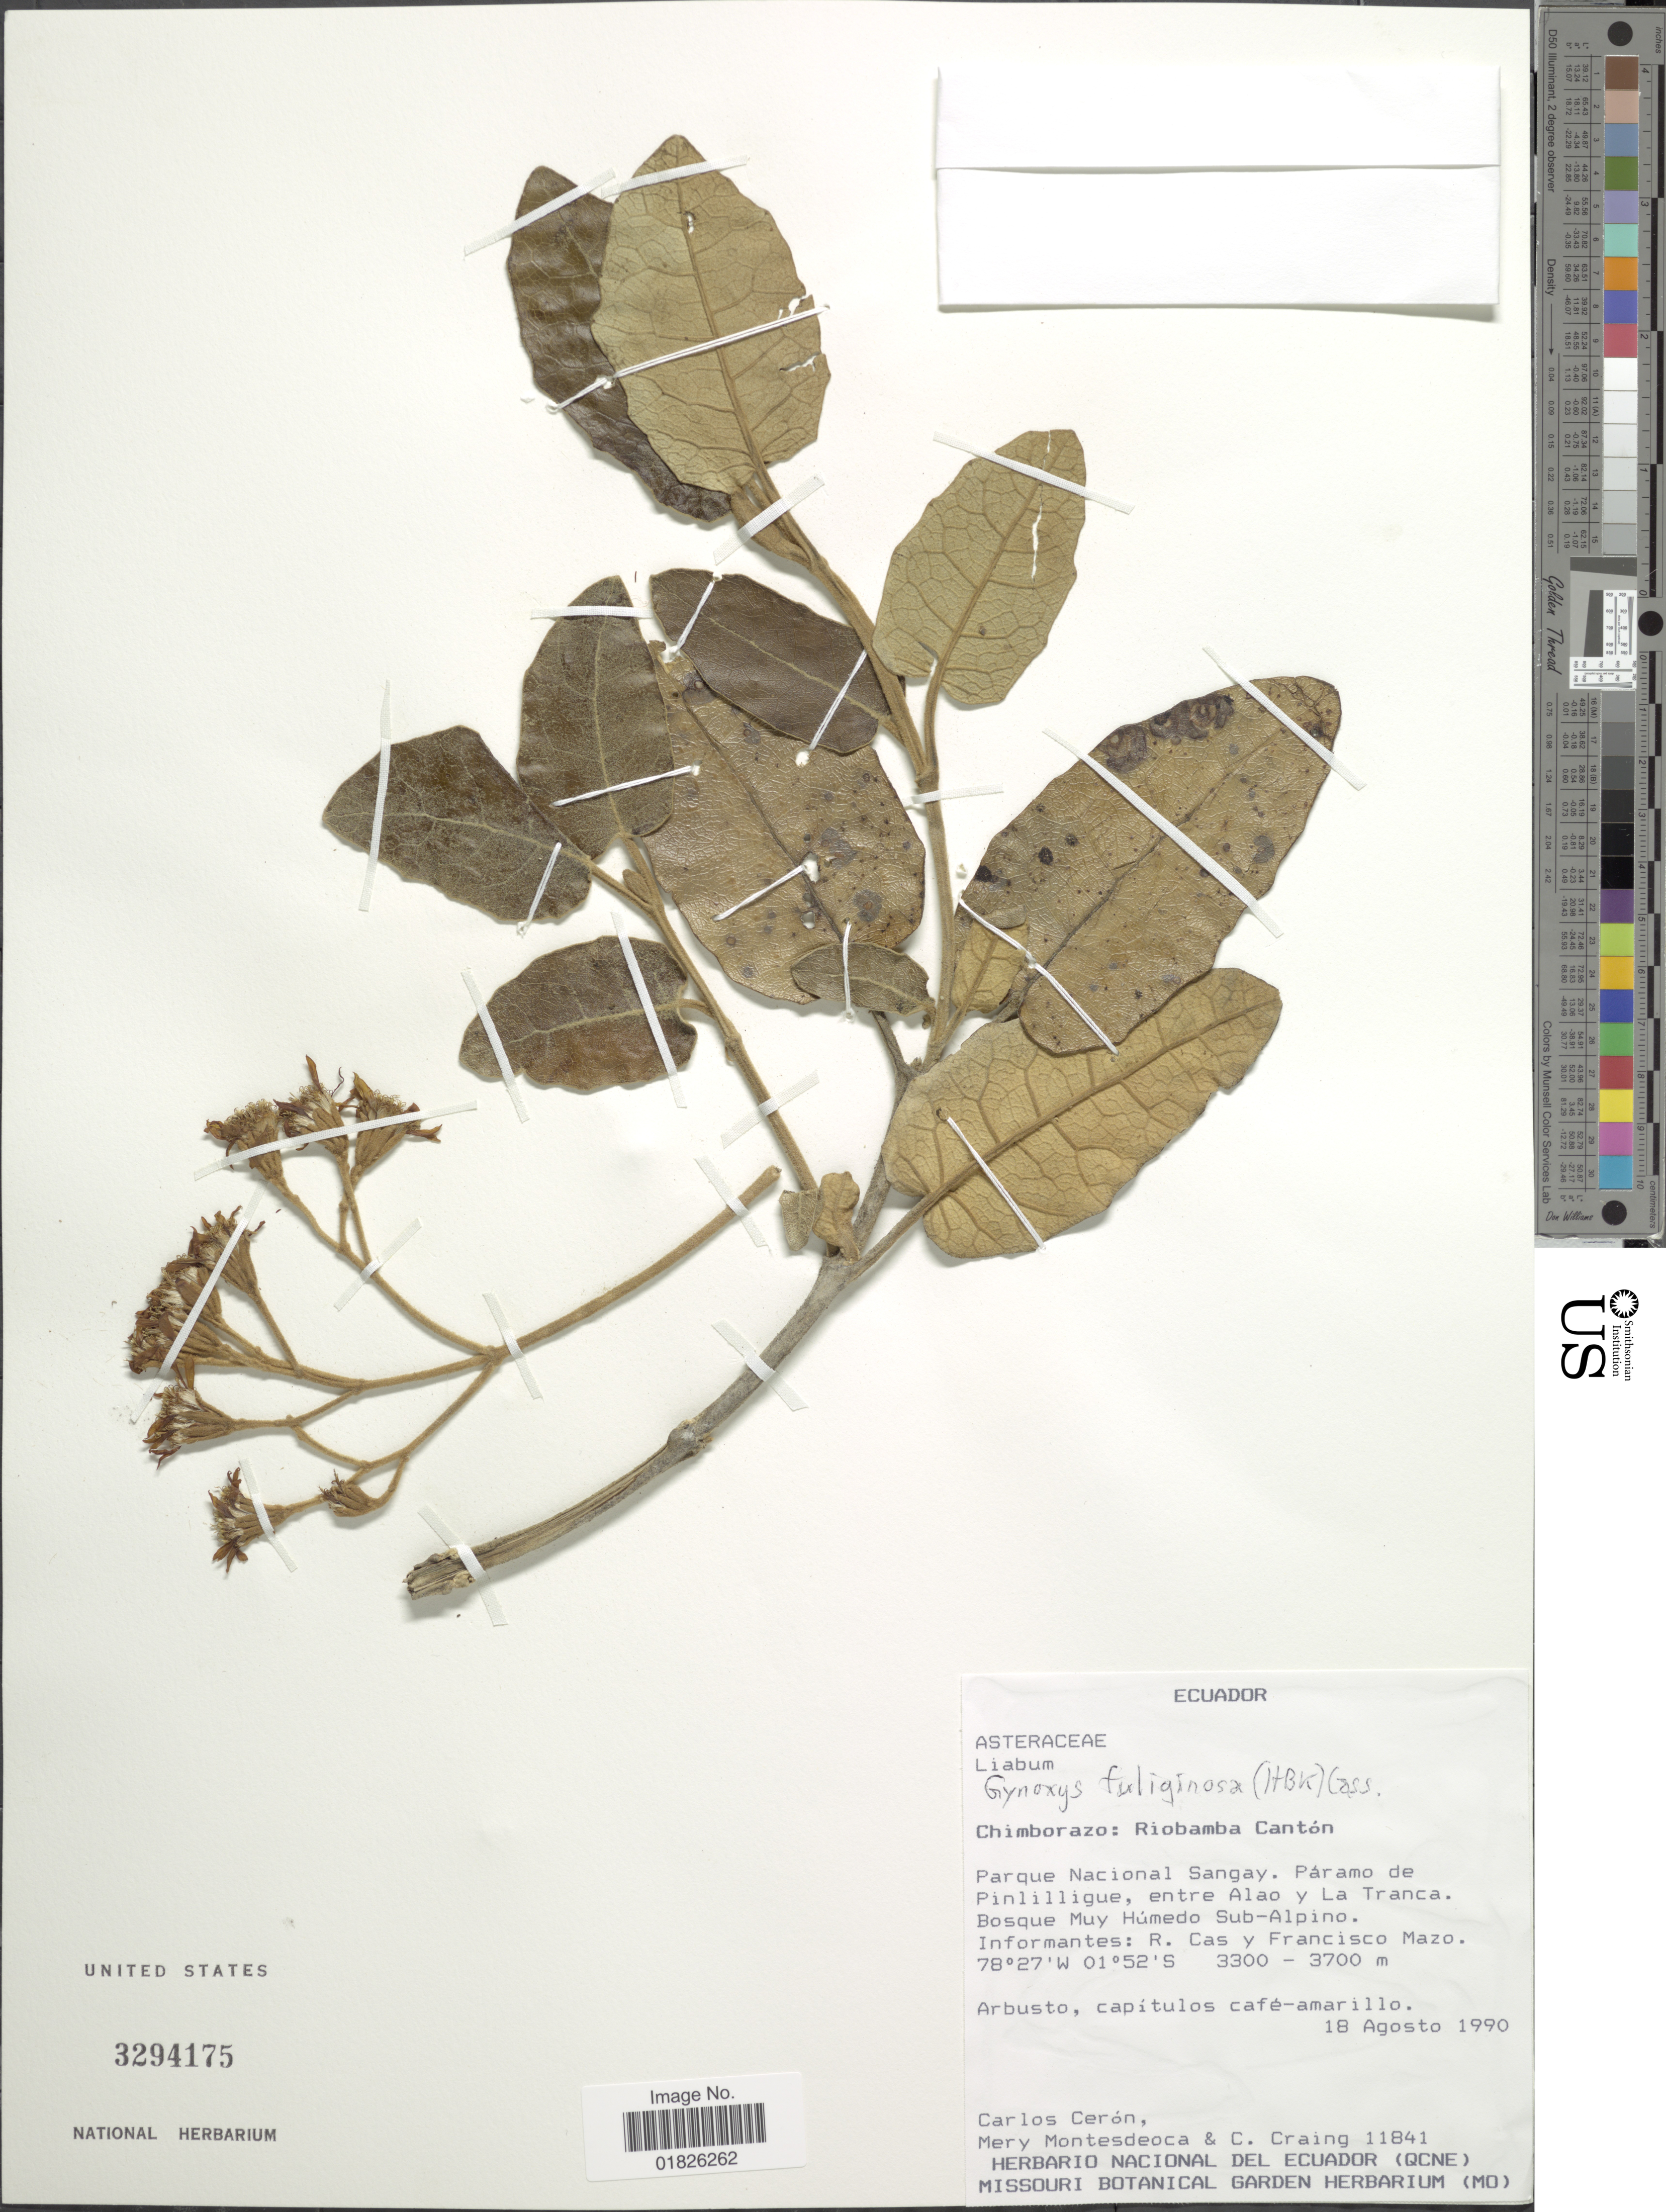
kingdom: Plantae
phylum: Tracheophyta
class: Magnoliopsida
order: Asterales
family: Asteraceae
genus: Gynoxys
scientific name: Gynoxys fuliginosa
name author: Cass.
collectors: C. E. Cerón M., M. Montesdeoca & C. Craing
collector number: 11841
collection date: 1990-08-18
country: Ecuador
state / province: Chimborazo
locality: Riobamba Canton, Parque Nacional Sangay, Paramo de Pinlilligue, entre Alao y La Tranca.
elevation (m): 3300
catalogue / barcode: US 3294175